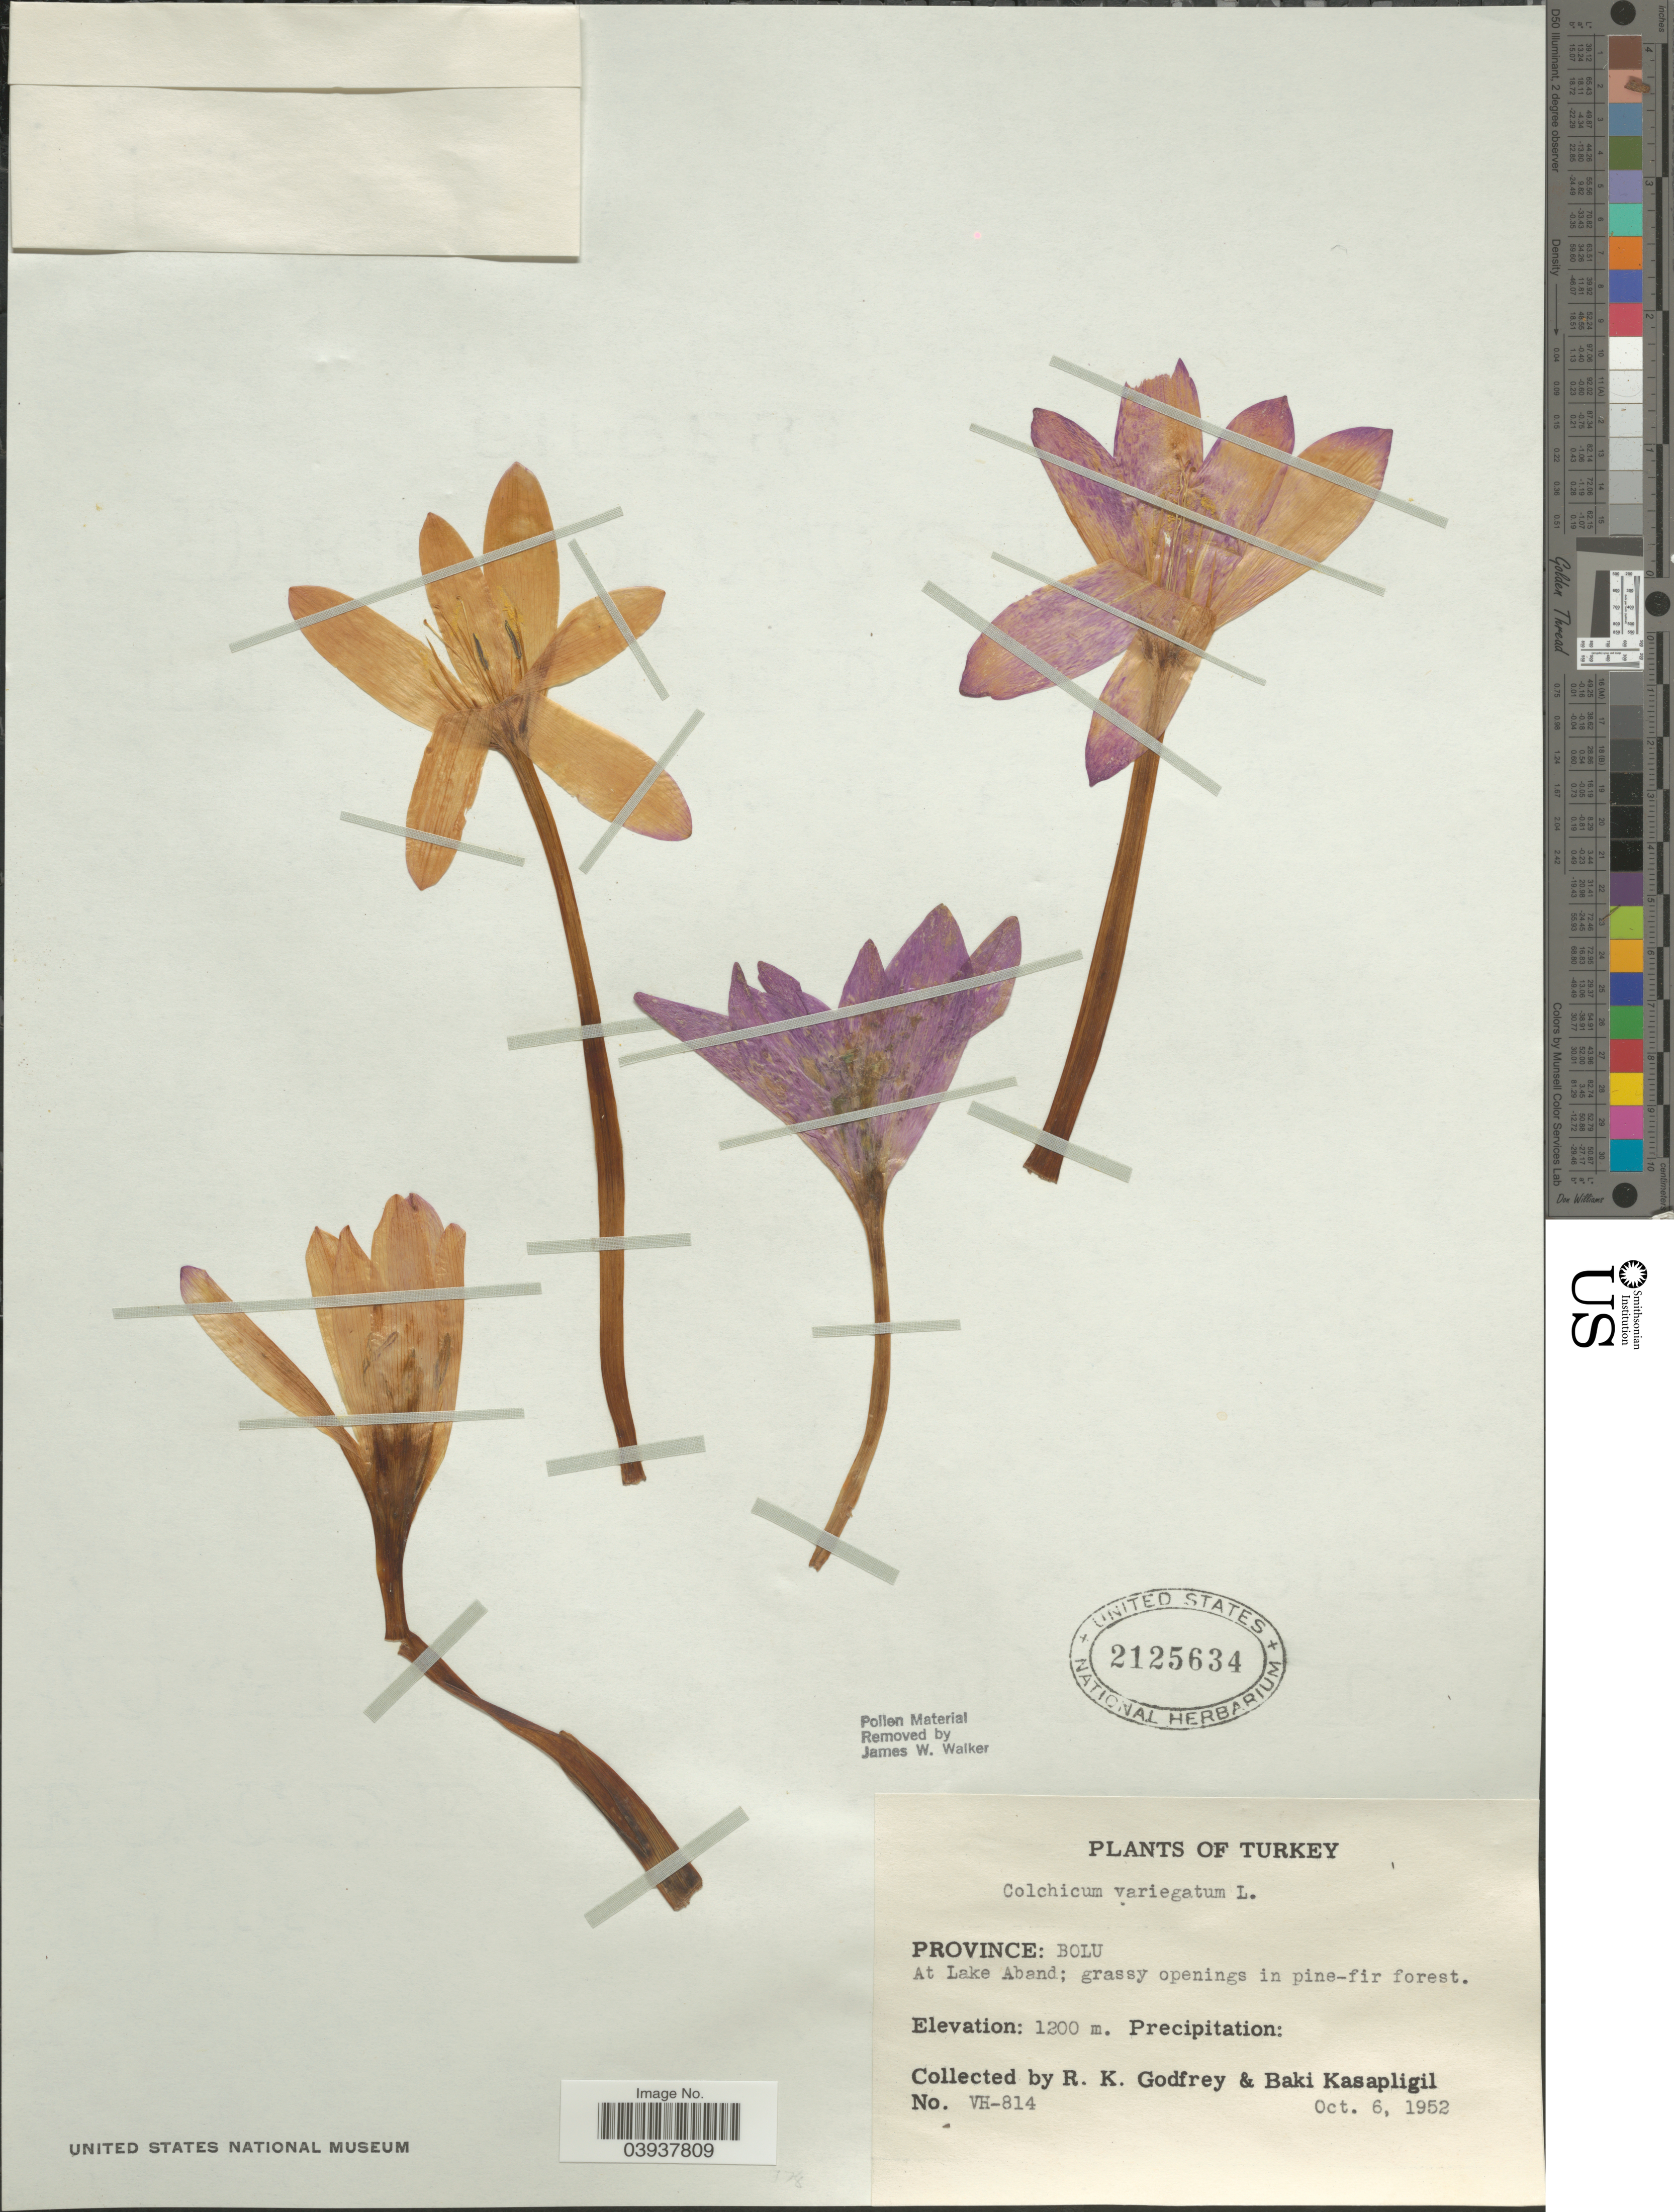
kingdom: Plantae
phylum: Tracheophyta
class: Liliopsida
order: Liliales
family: Colchicaceae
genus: Colchicum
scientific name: Colchicum variegatum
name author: L.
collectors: R. K. Godfrey & B. Kasapligil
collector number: VH-814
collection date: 1952-10-06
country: Turkey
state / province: Bolu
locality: At Lake Aband; grassy openings in pine-fir forest.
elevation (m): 1200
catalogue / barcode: US 2125634